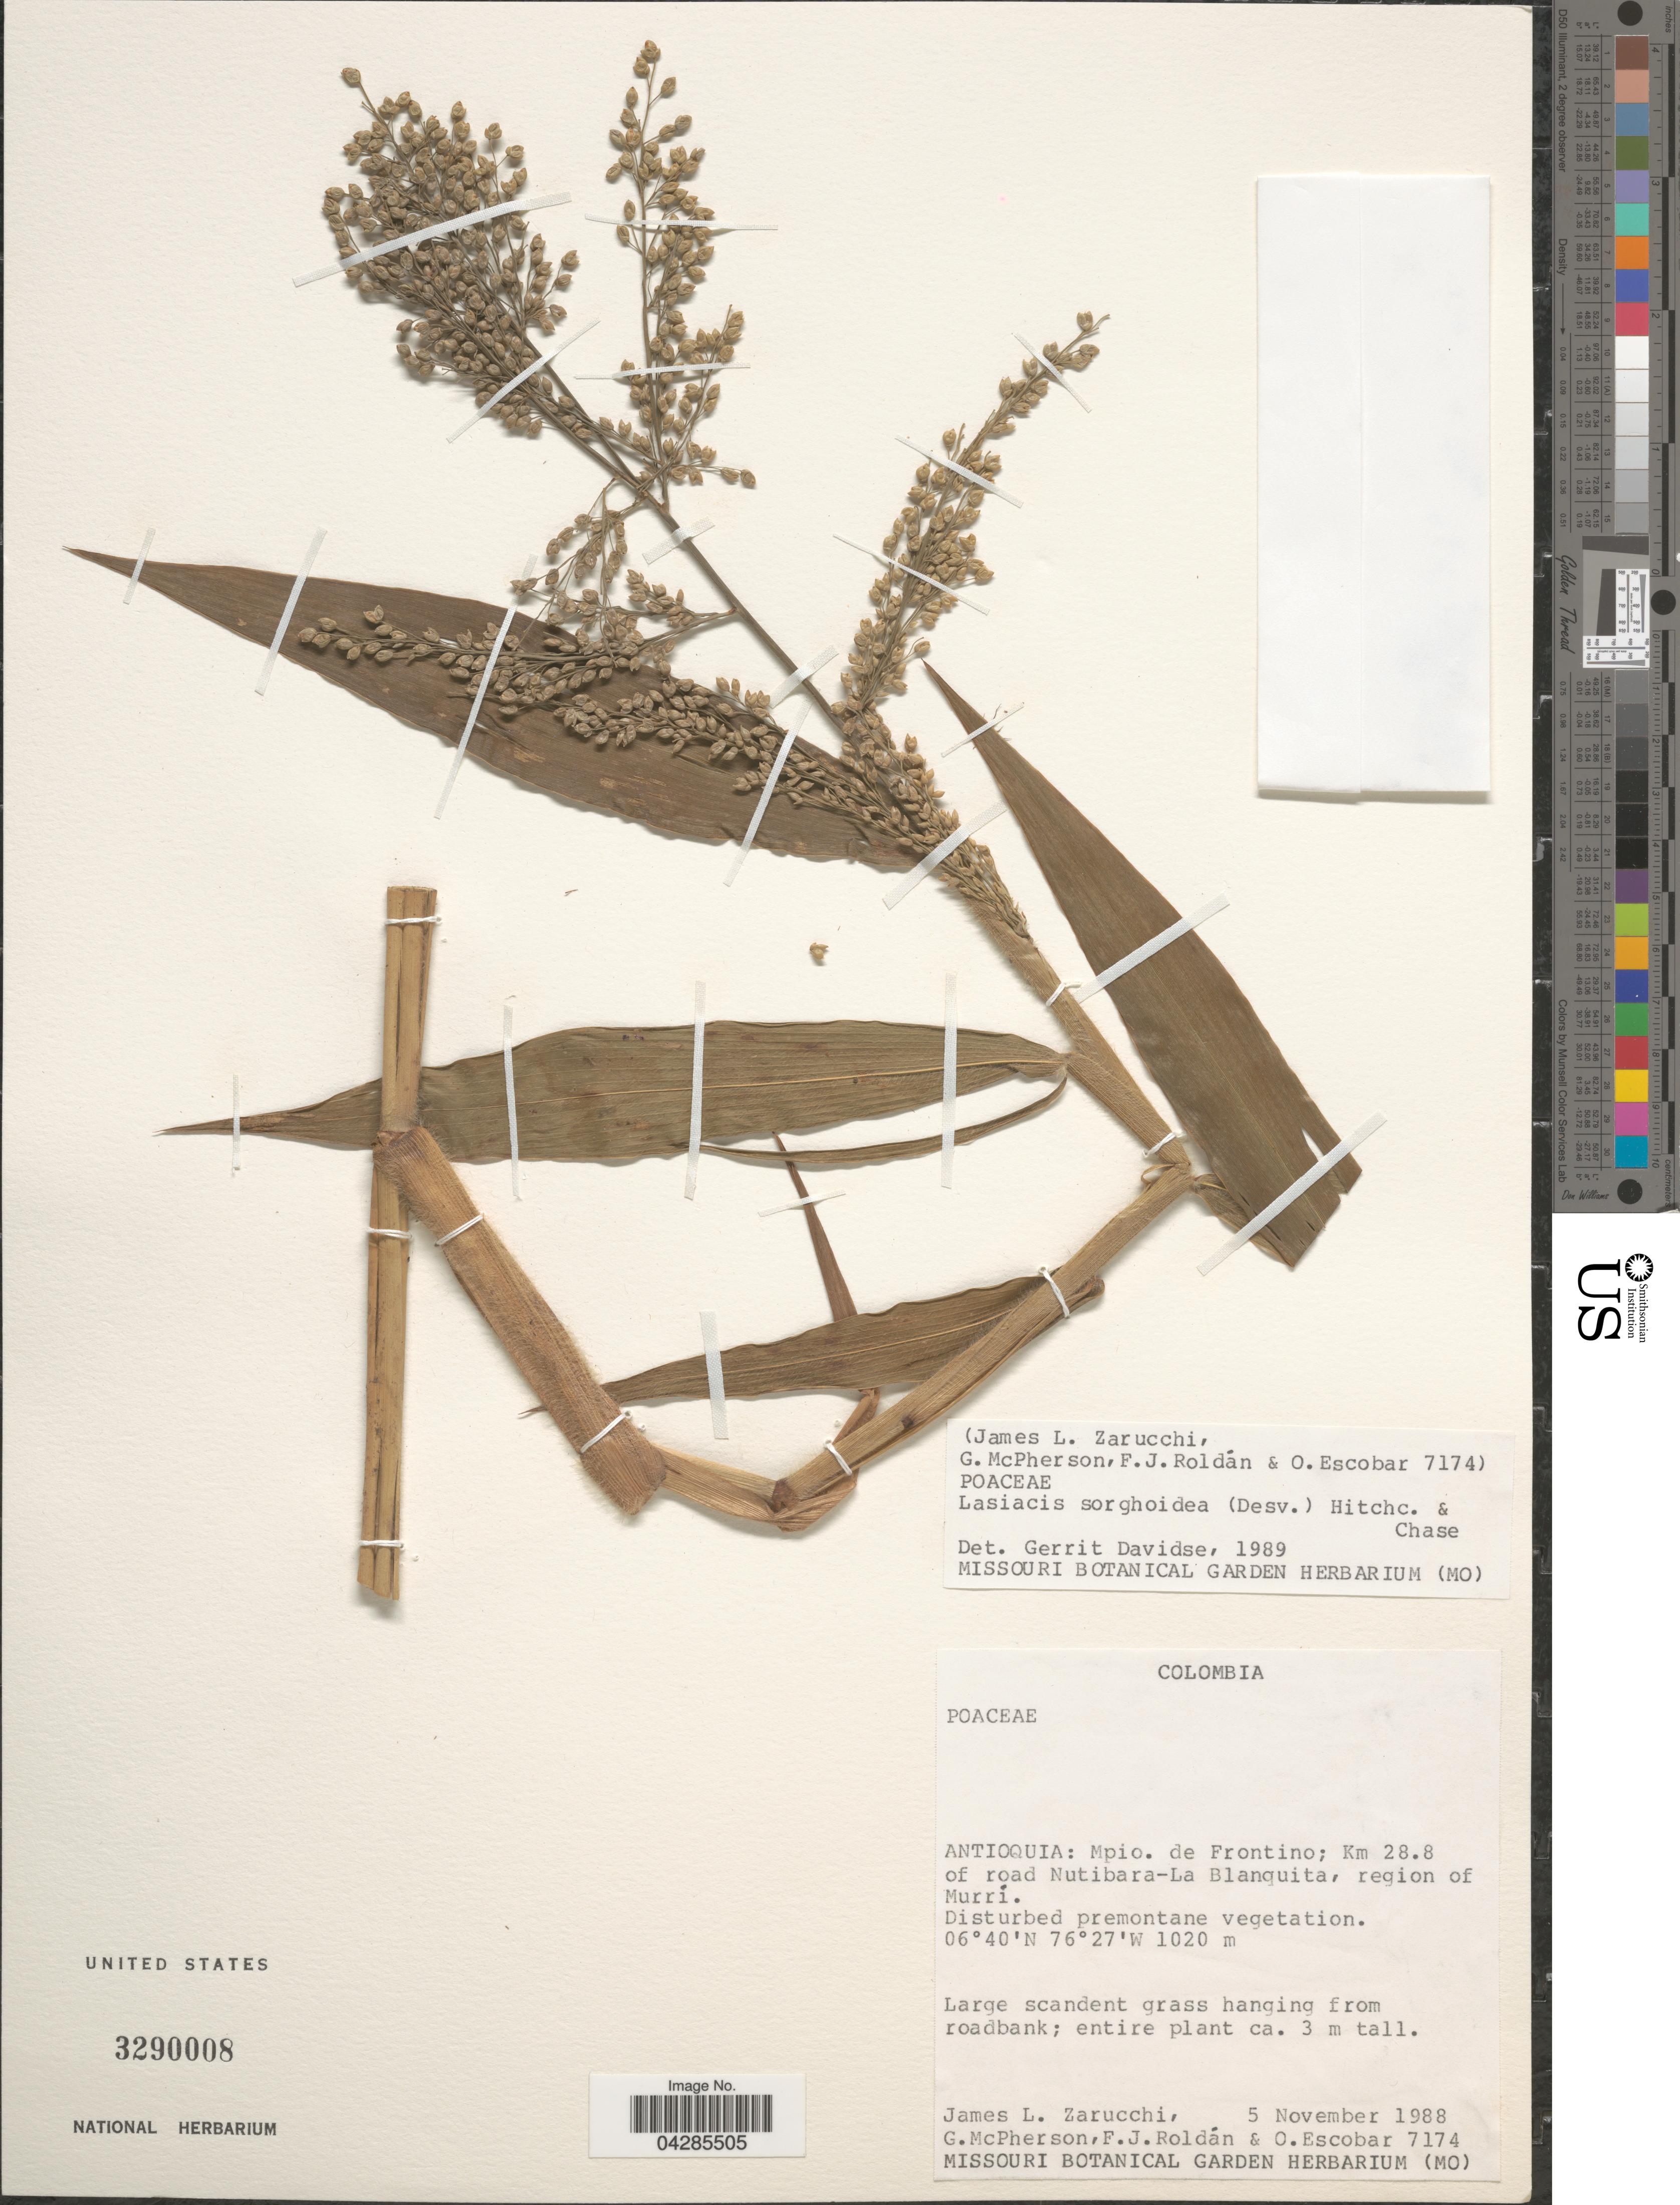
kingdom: Plantae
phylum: Tracheophyta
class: Liliopsida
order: Poales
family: Poaceae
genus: Lasiacis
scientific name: Lasiacis sorghoidea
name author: (Desv. ex Ham.) Hitchc. & Chase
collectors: J. L. Zarucchi, G. McPherson, F. J. Roldán & O. Escobar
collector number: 7174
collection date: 1988-11-05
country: Colombia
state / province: Antioquia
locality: Mpio. de Frontino; Km 28.8 of road Nutibara-La Blanquita, region of Murrí.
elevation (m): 1020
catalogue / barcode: US 3290008